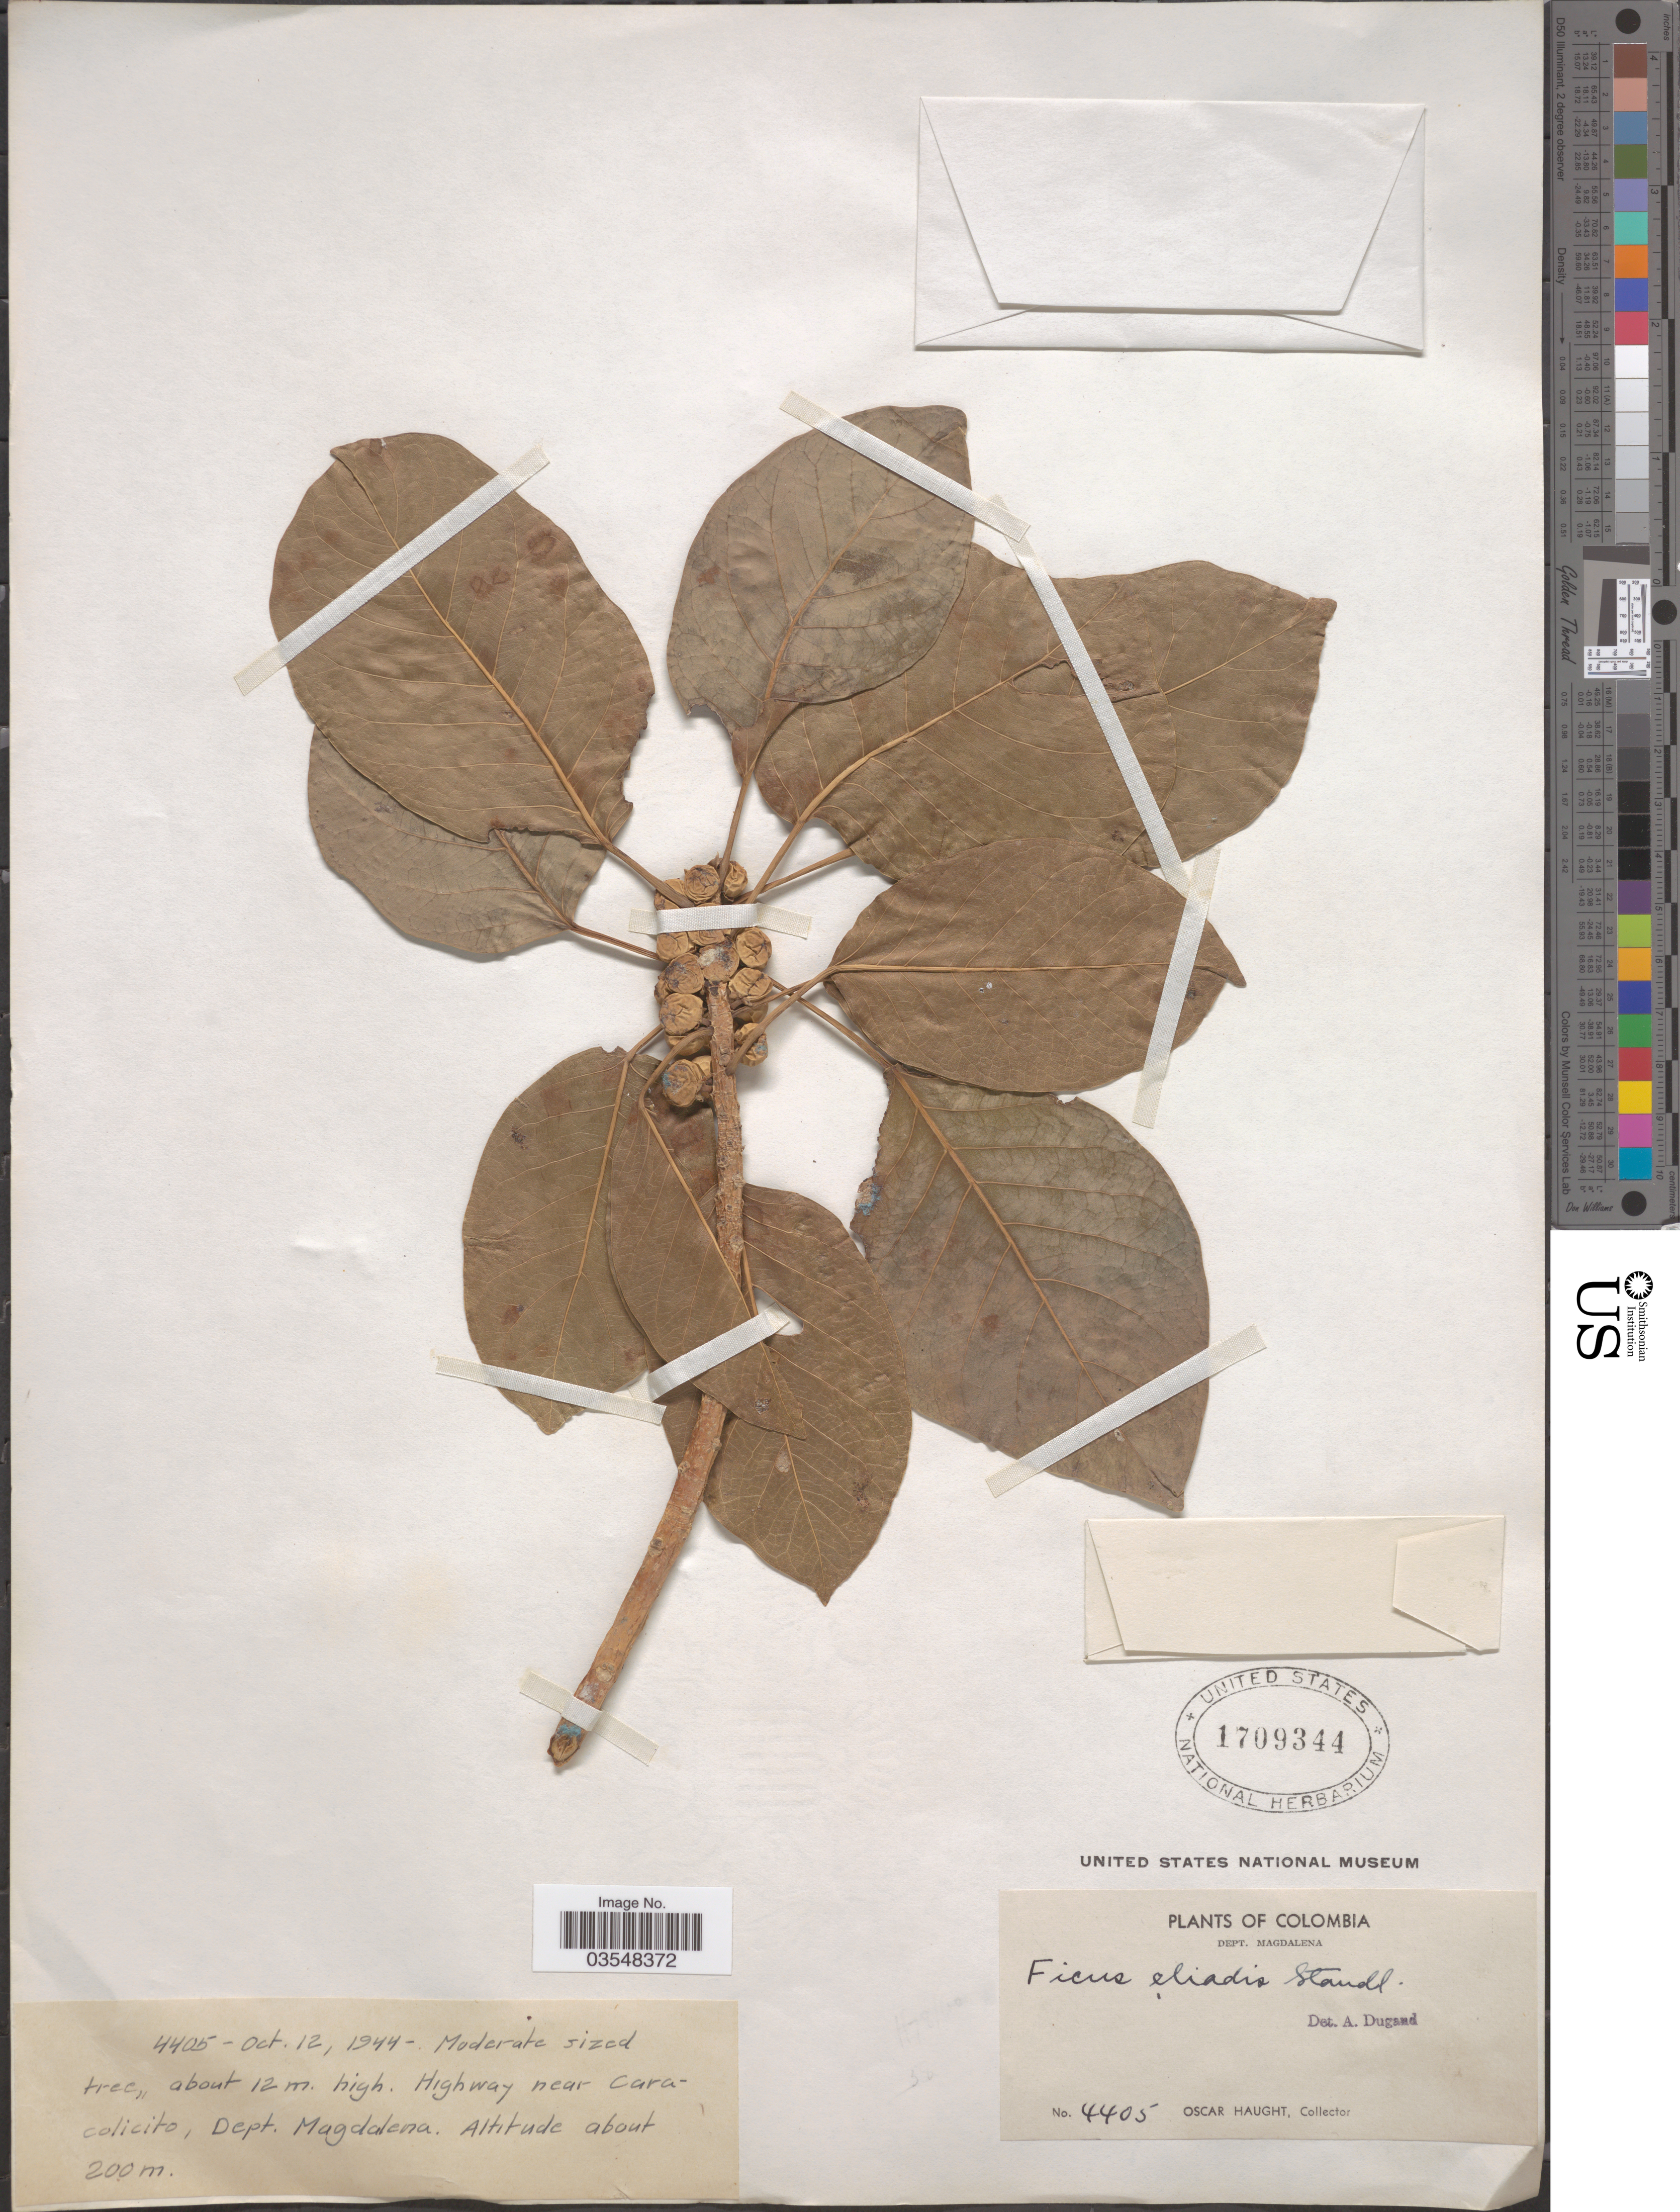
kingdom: Plantae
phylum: Tracheophyta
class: Magnoliopsida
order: Rosales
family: Moraceae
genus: Ficus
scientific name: Ficus eliadis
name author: Standl.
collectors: O. L. Haught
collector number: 4405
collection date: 1944-10-12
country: Colombia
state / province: Magdalena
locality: Highway near Caracolicito, Dept. Magdalena.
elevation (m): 200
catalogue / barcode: US 1709344